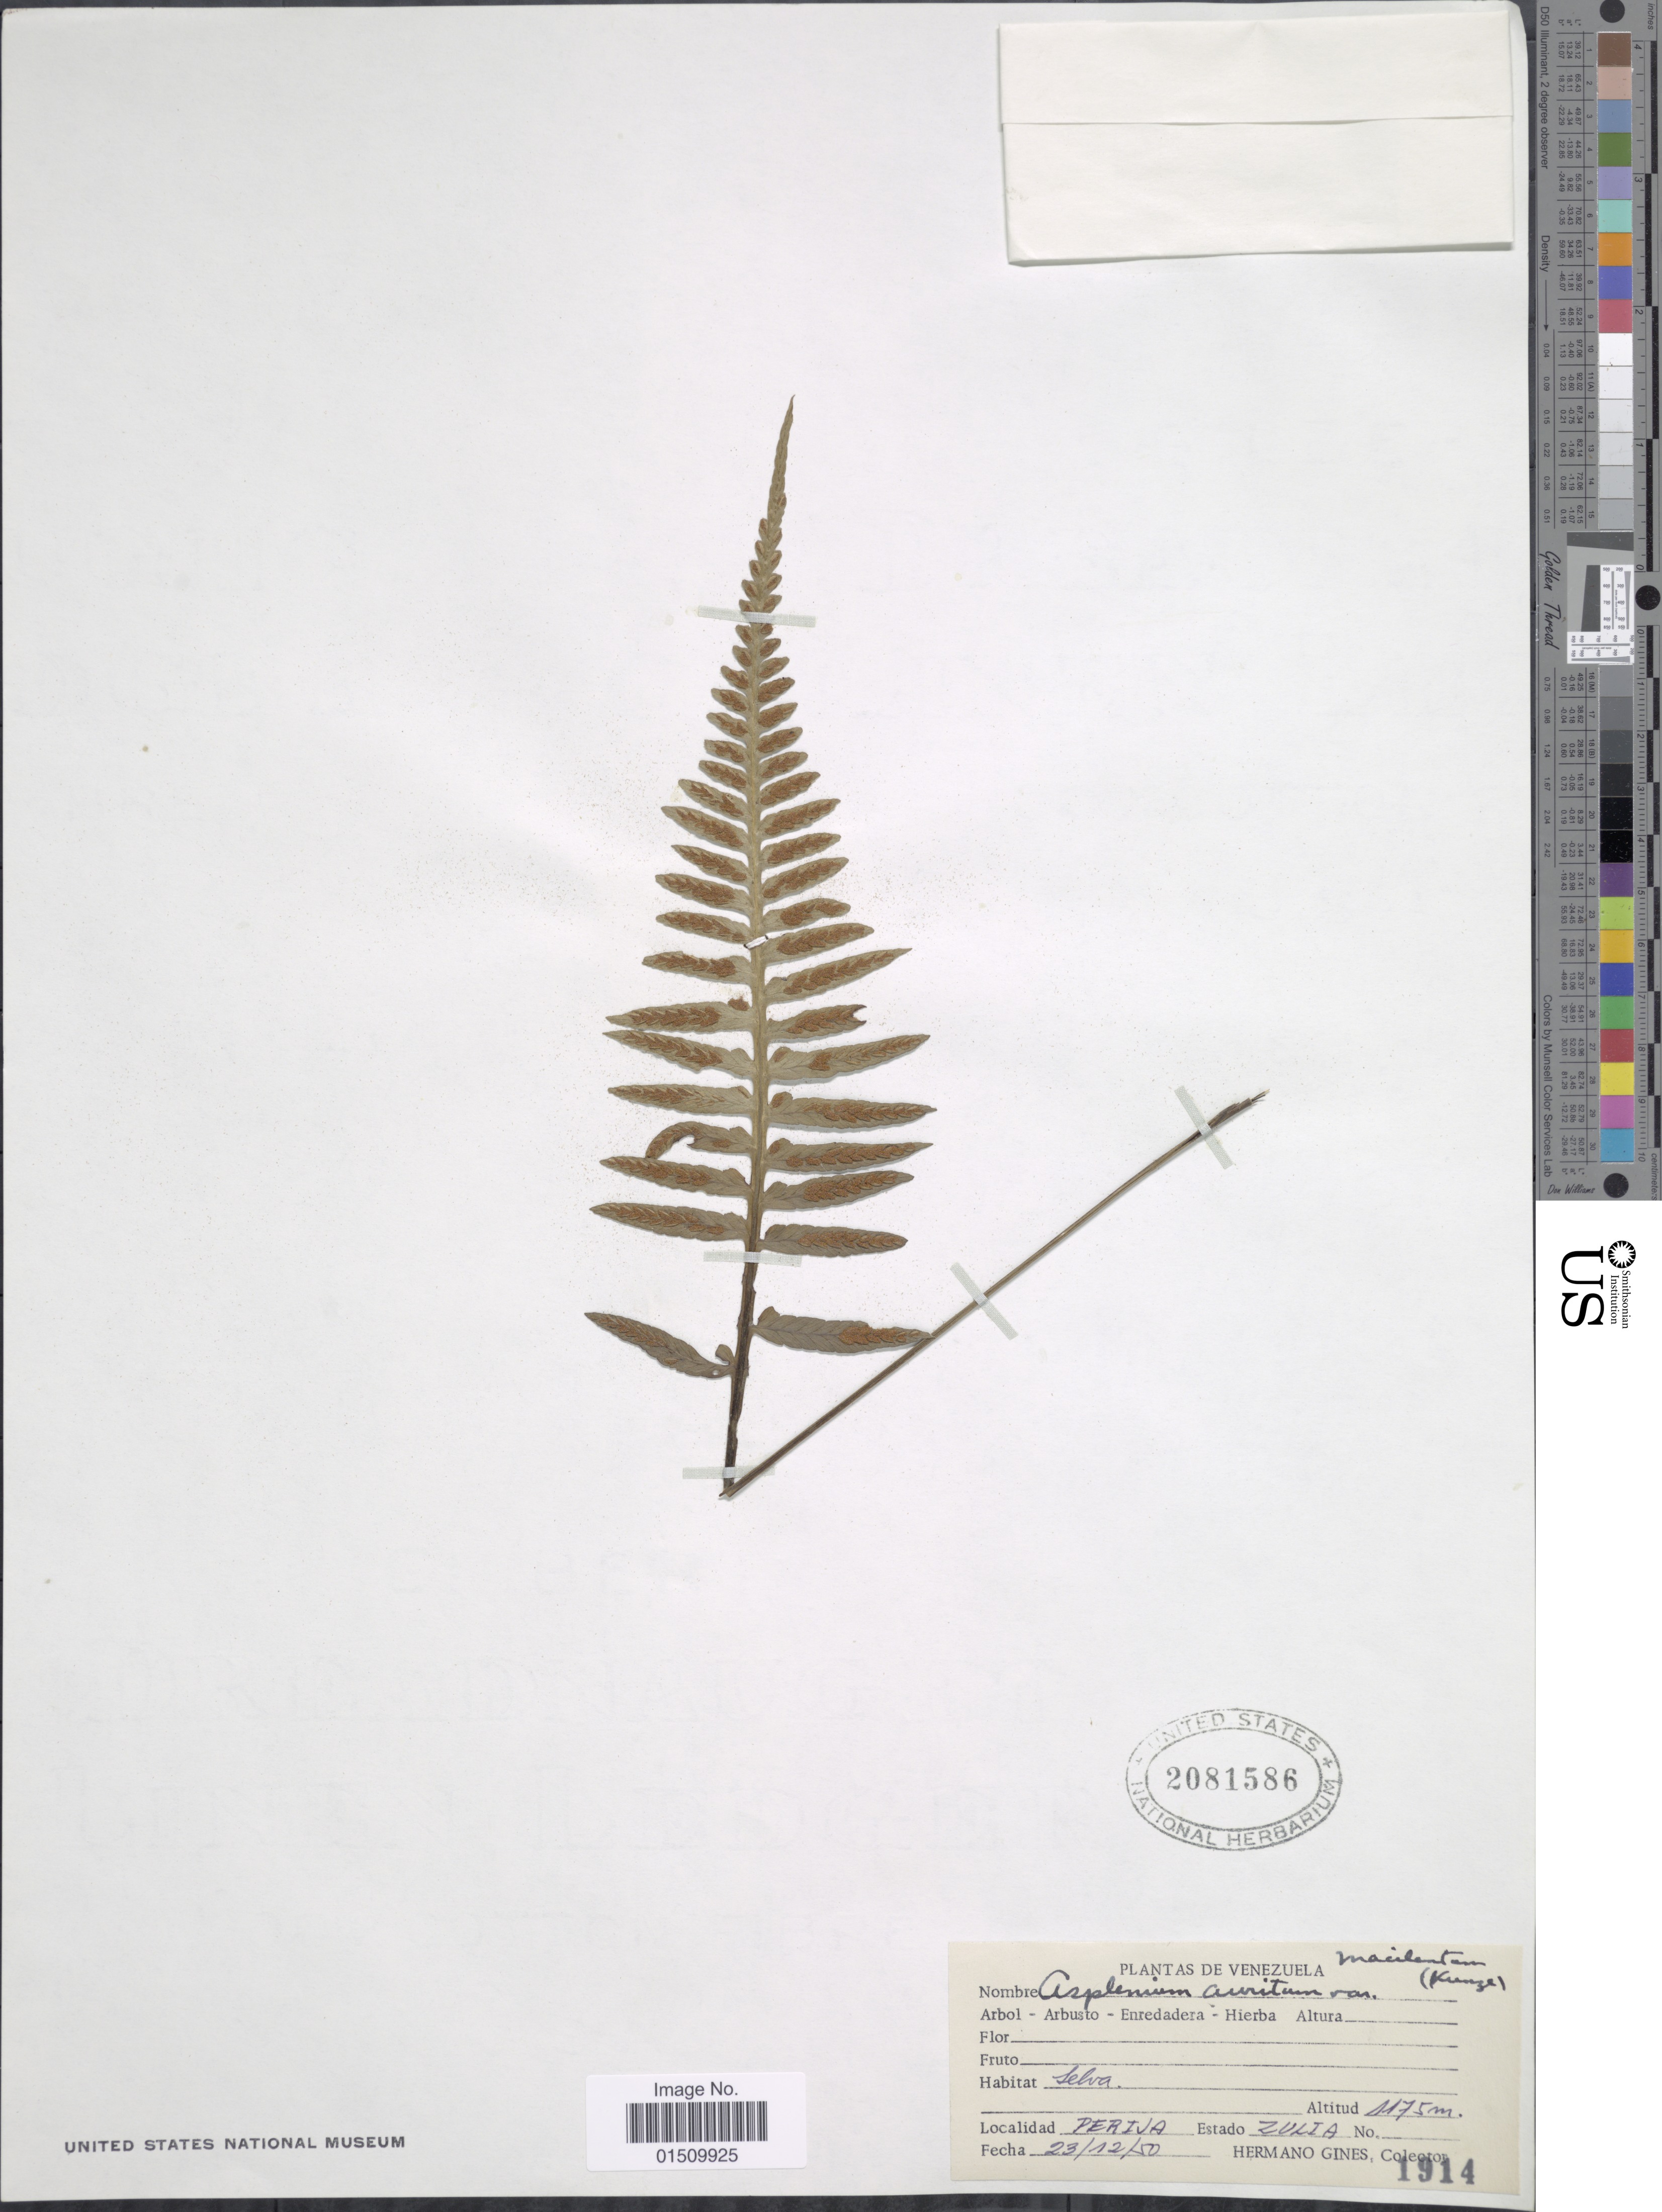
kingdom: Plantae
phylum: Tracheophyta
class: Polypodiopsida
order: Polypodiales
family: Aspleniaceae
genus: Asplenium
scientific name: Asplenium auritum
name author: Sw.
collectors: Bro. Gines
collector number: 1914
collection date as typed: Transcribed d/m/y: 23/12/50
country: Venezuela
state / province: Zulia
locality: Venezuela, Perija.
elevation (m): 1175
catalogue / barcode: US 2081586